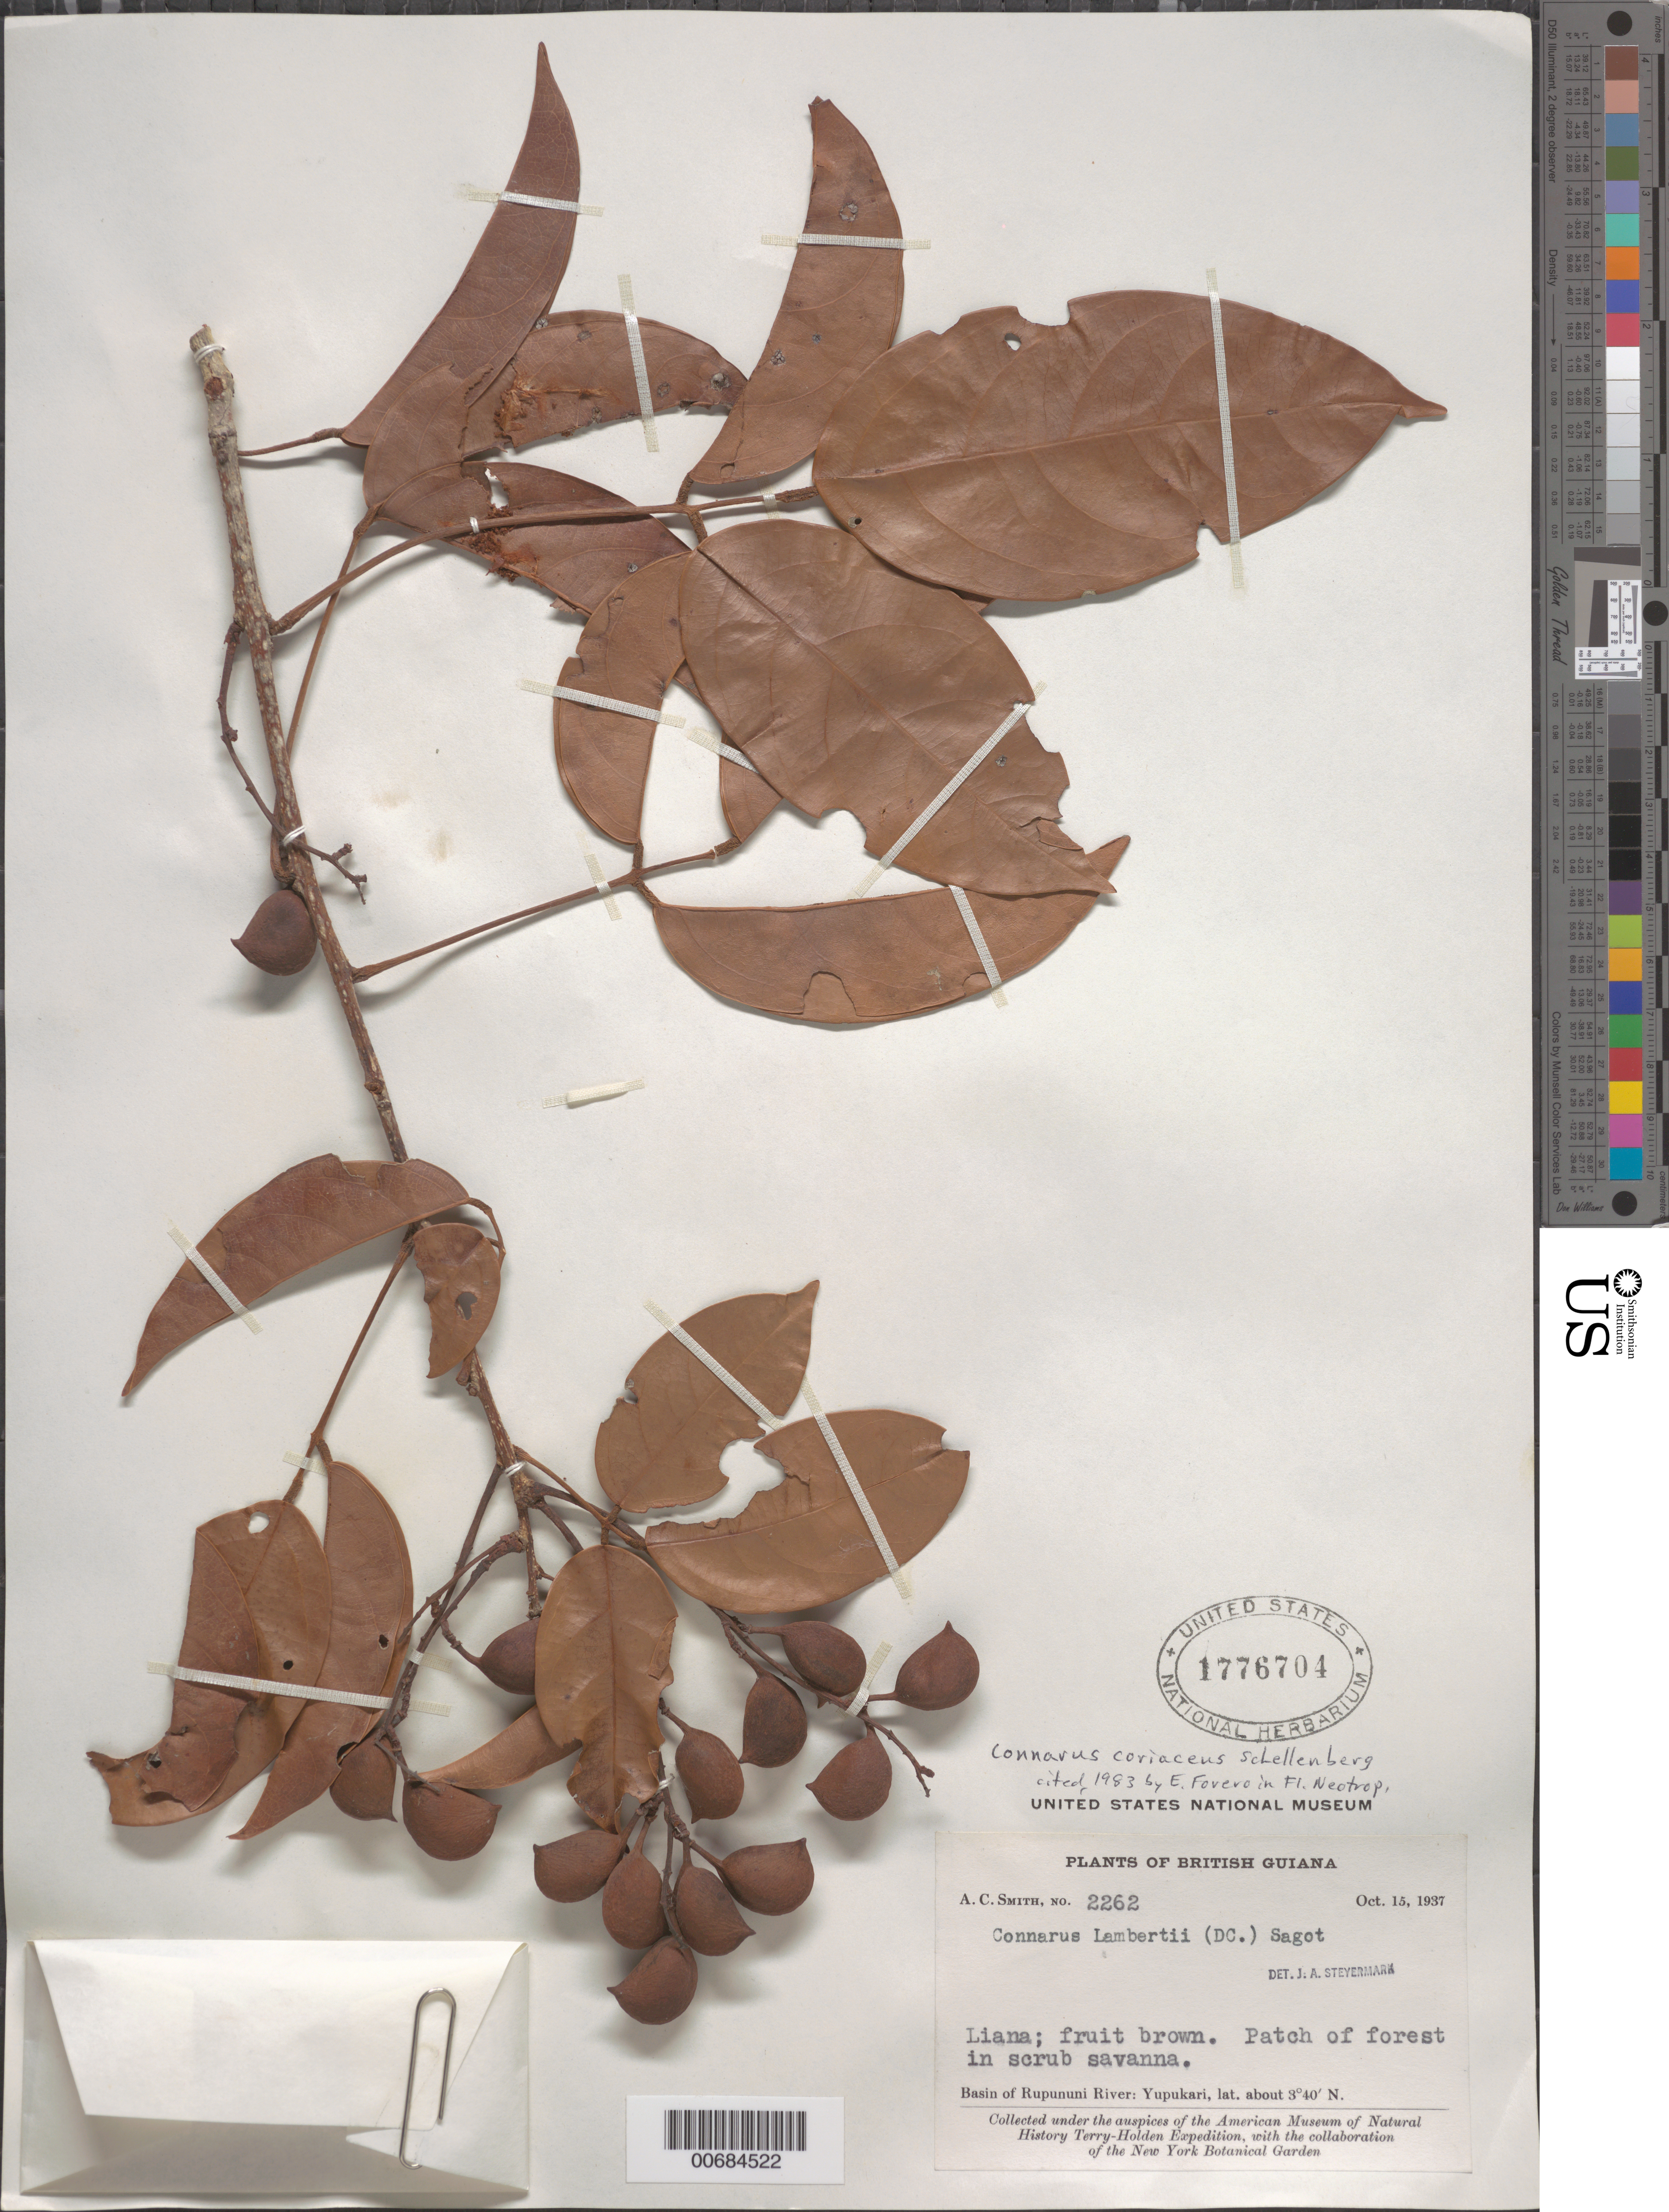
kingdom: Plantae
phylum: Tracheophyta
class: Magnoliopsida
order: Oxalidales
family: Connaraceae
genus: Connarus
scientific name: Connarus coriaceus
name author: G. Schellenb.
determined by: Forero, E.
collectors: A. C. Smith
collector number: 2262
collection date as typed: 15-Oct-37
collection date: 1937-10-15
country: Guyana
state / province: U. Takutu-U. Essequibo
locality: Yupukari, Rupununi River basin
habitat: Patch of forest in scrub savanna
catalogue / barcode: US 1776704